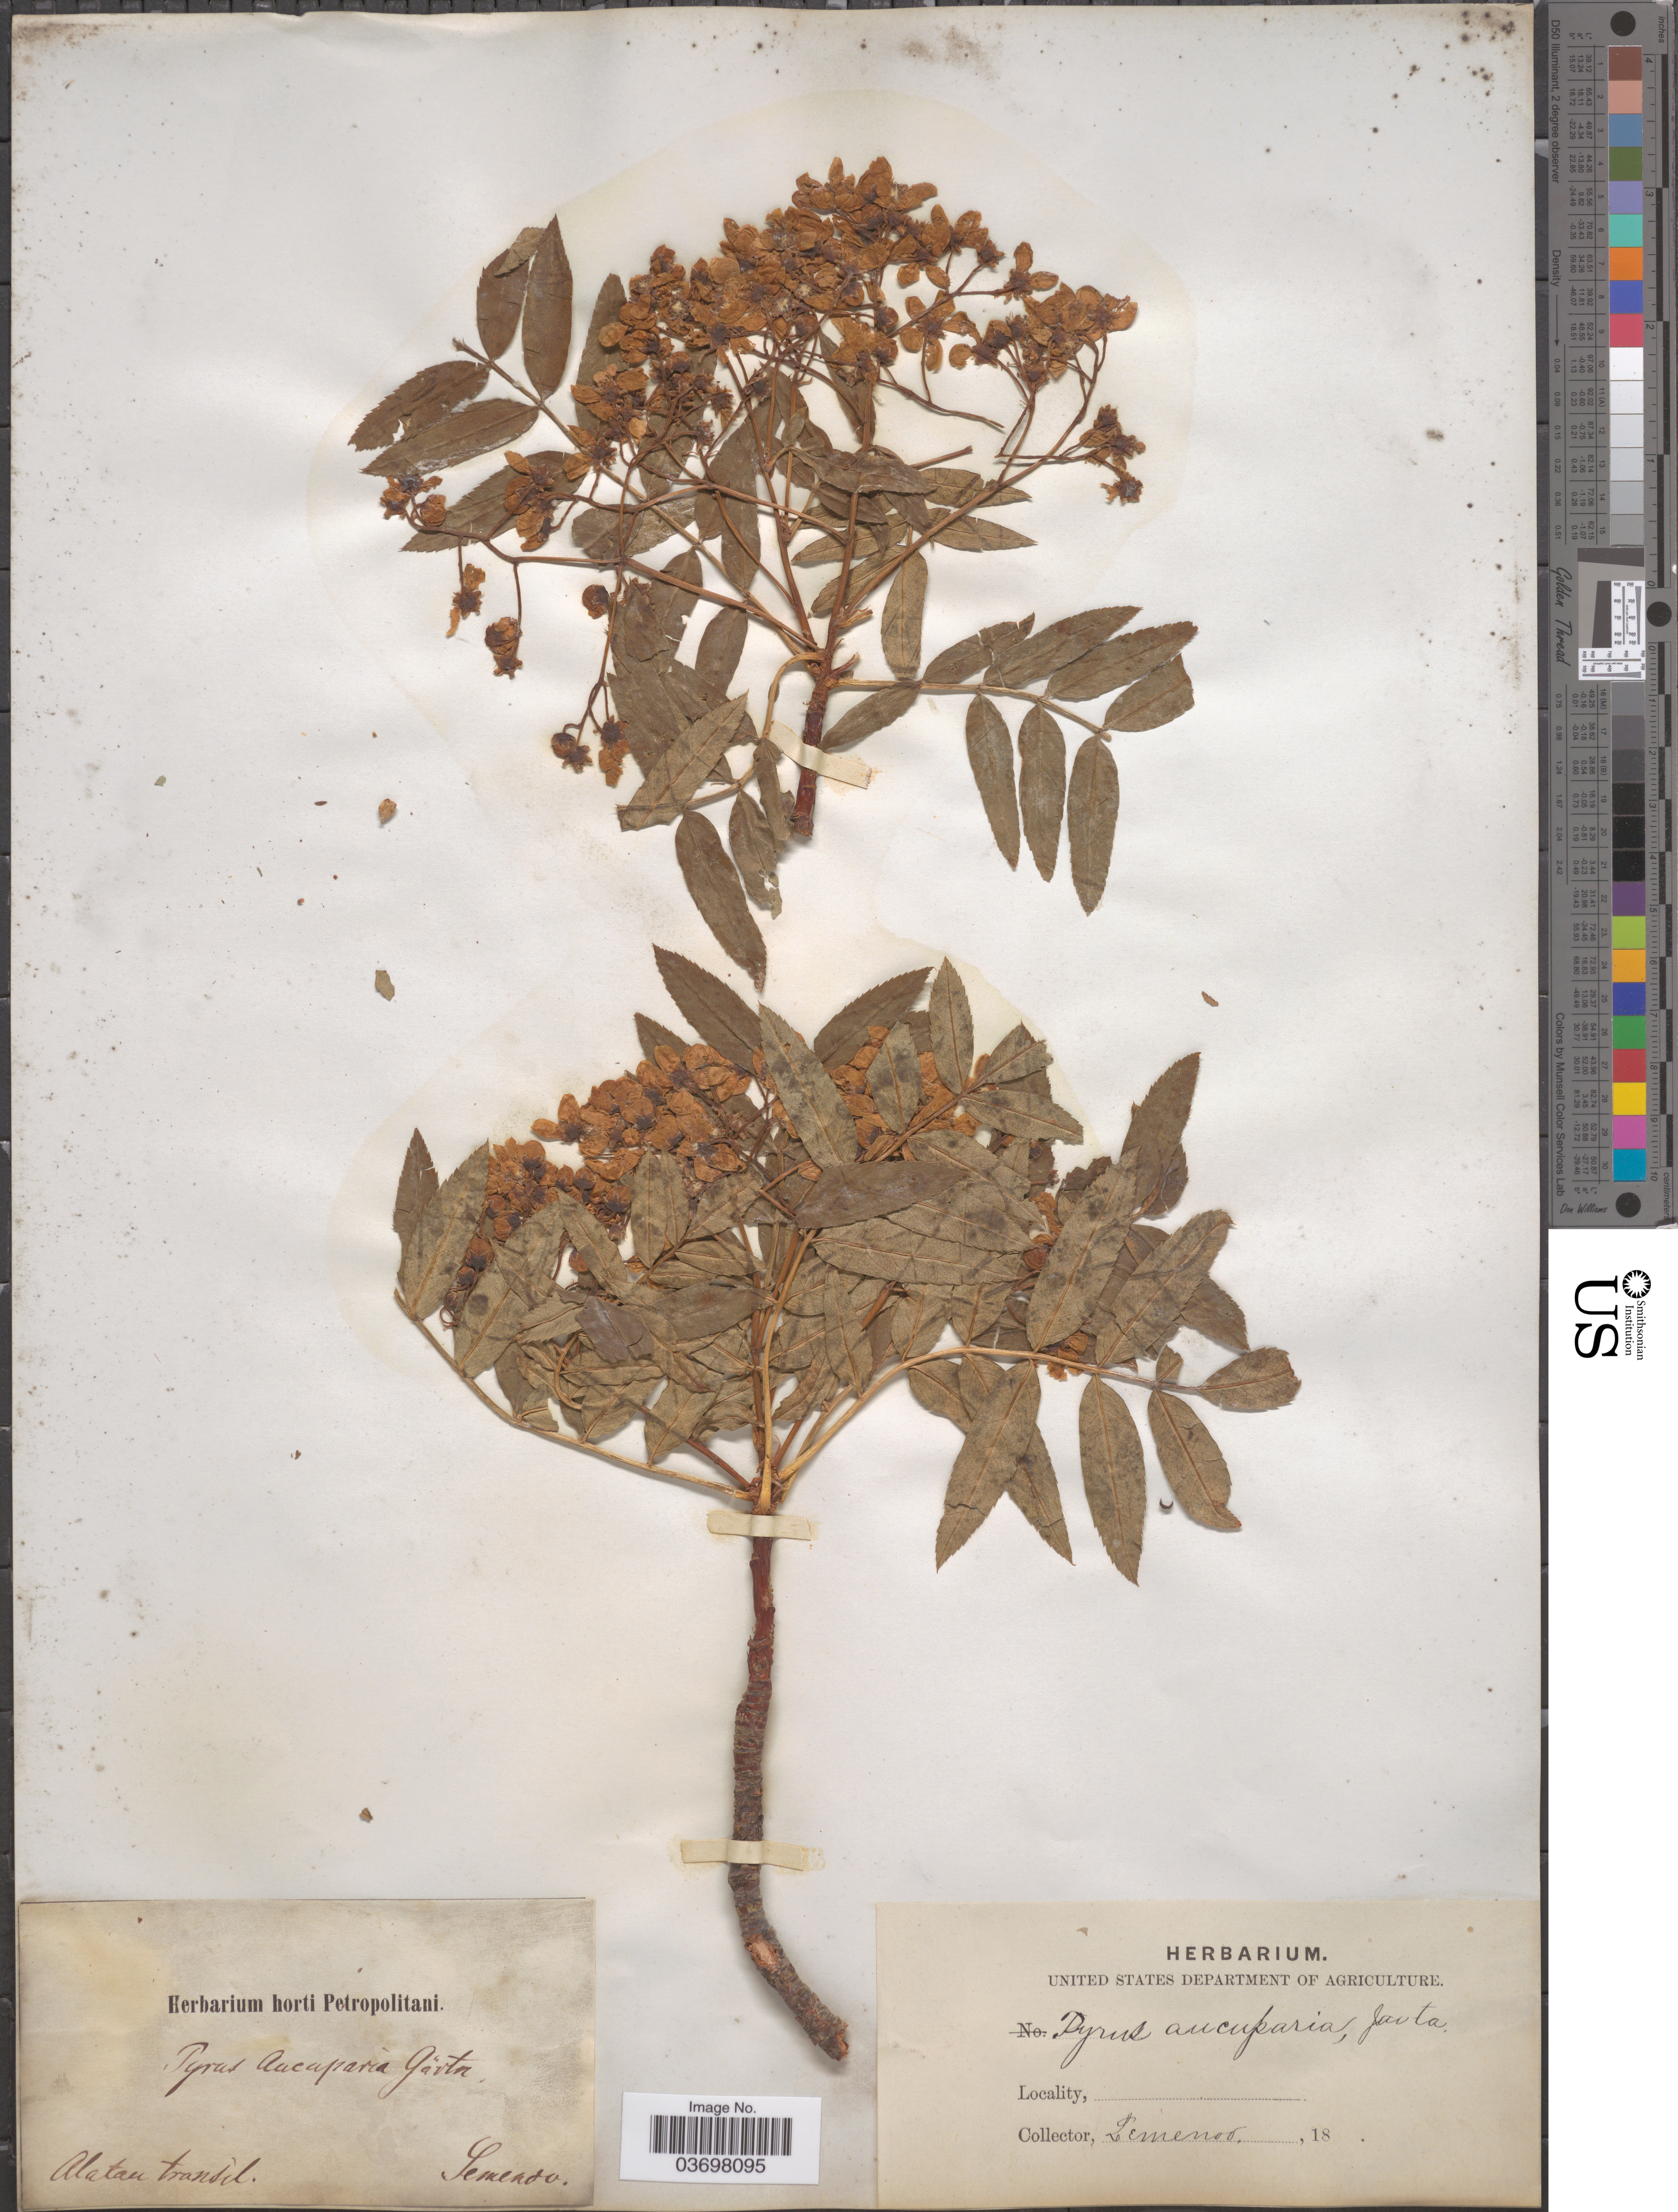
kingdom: Plantae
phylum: Tracheophyta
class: Magnoliopsida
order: Rosales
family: Rosaceae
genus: Sorbus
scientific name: Sorbus aucuparia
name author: L.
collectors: -- Semenov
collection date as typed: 18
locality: Alatau transil. [interpreted]